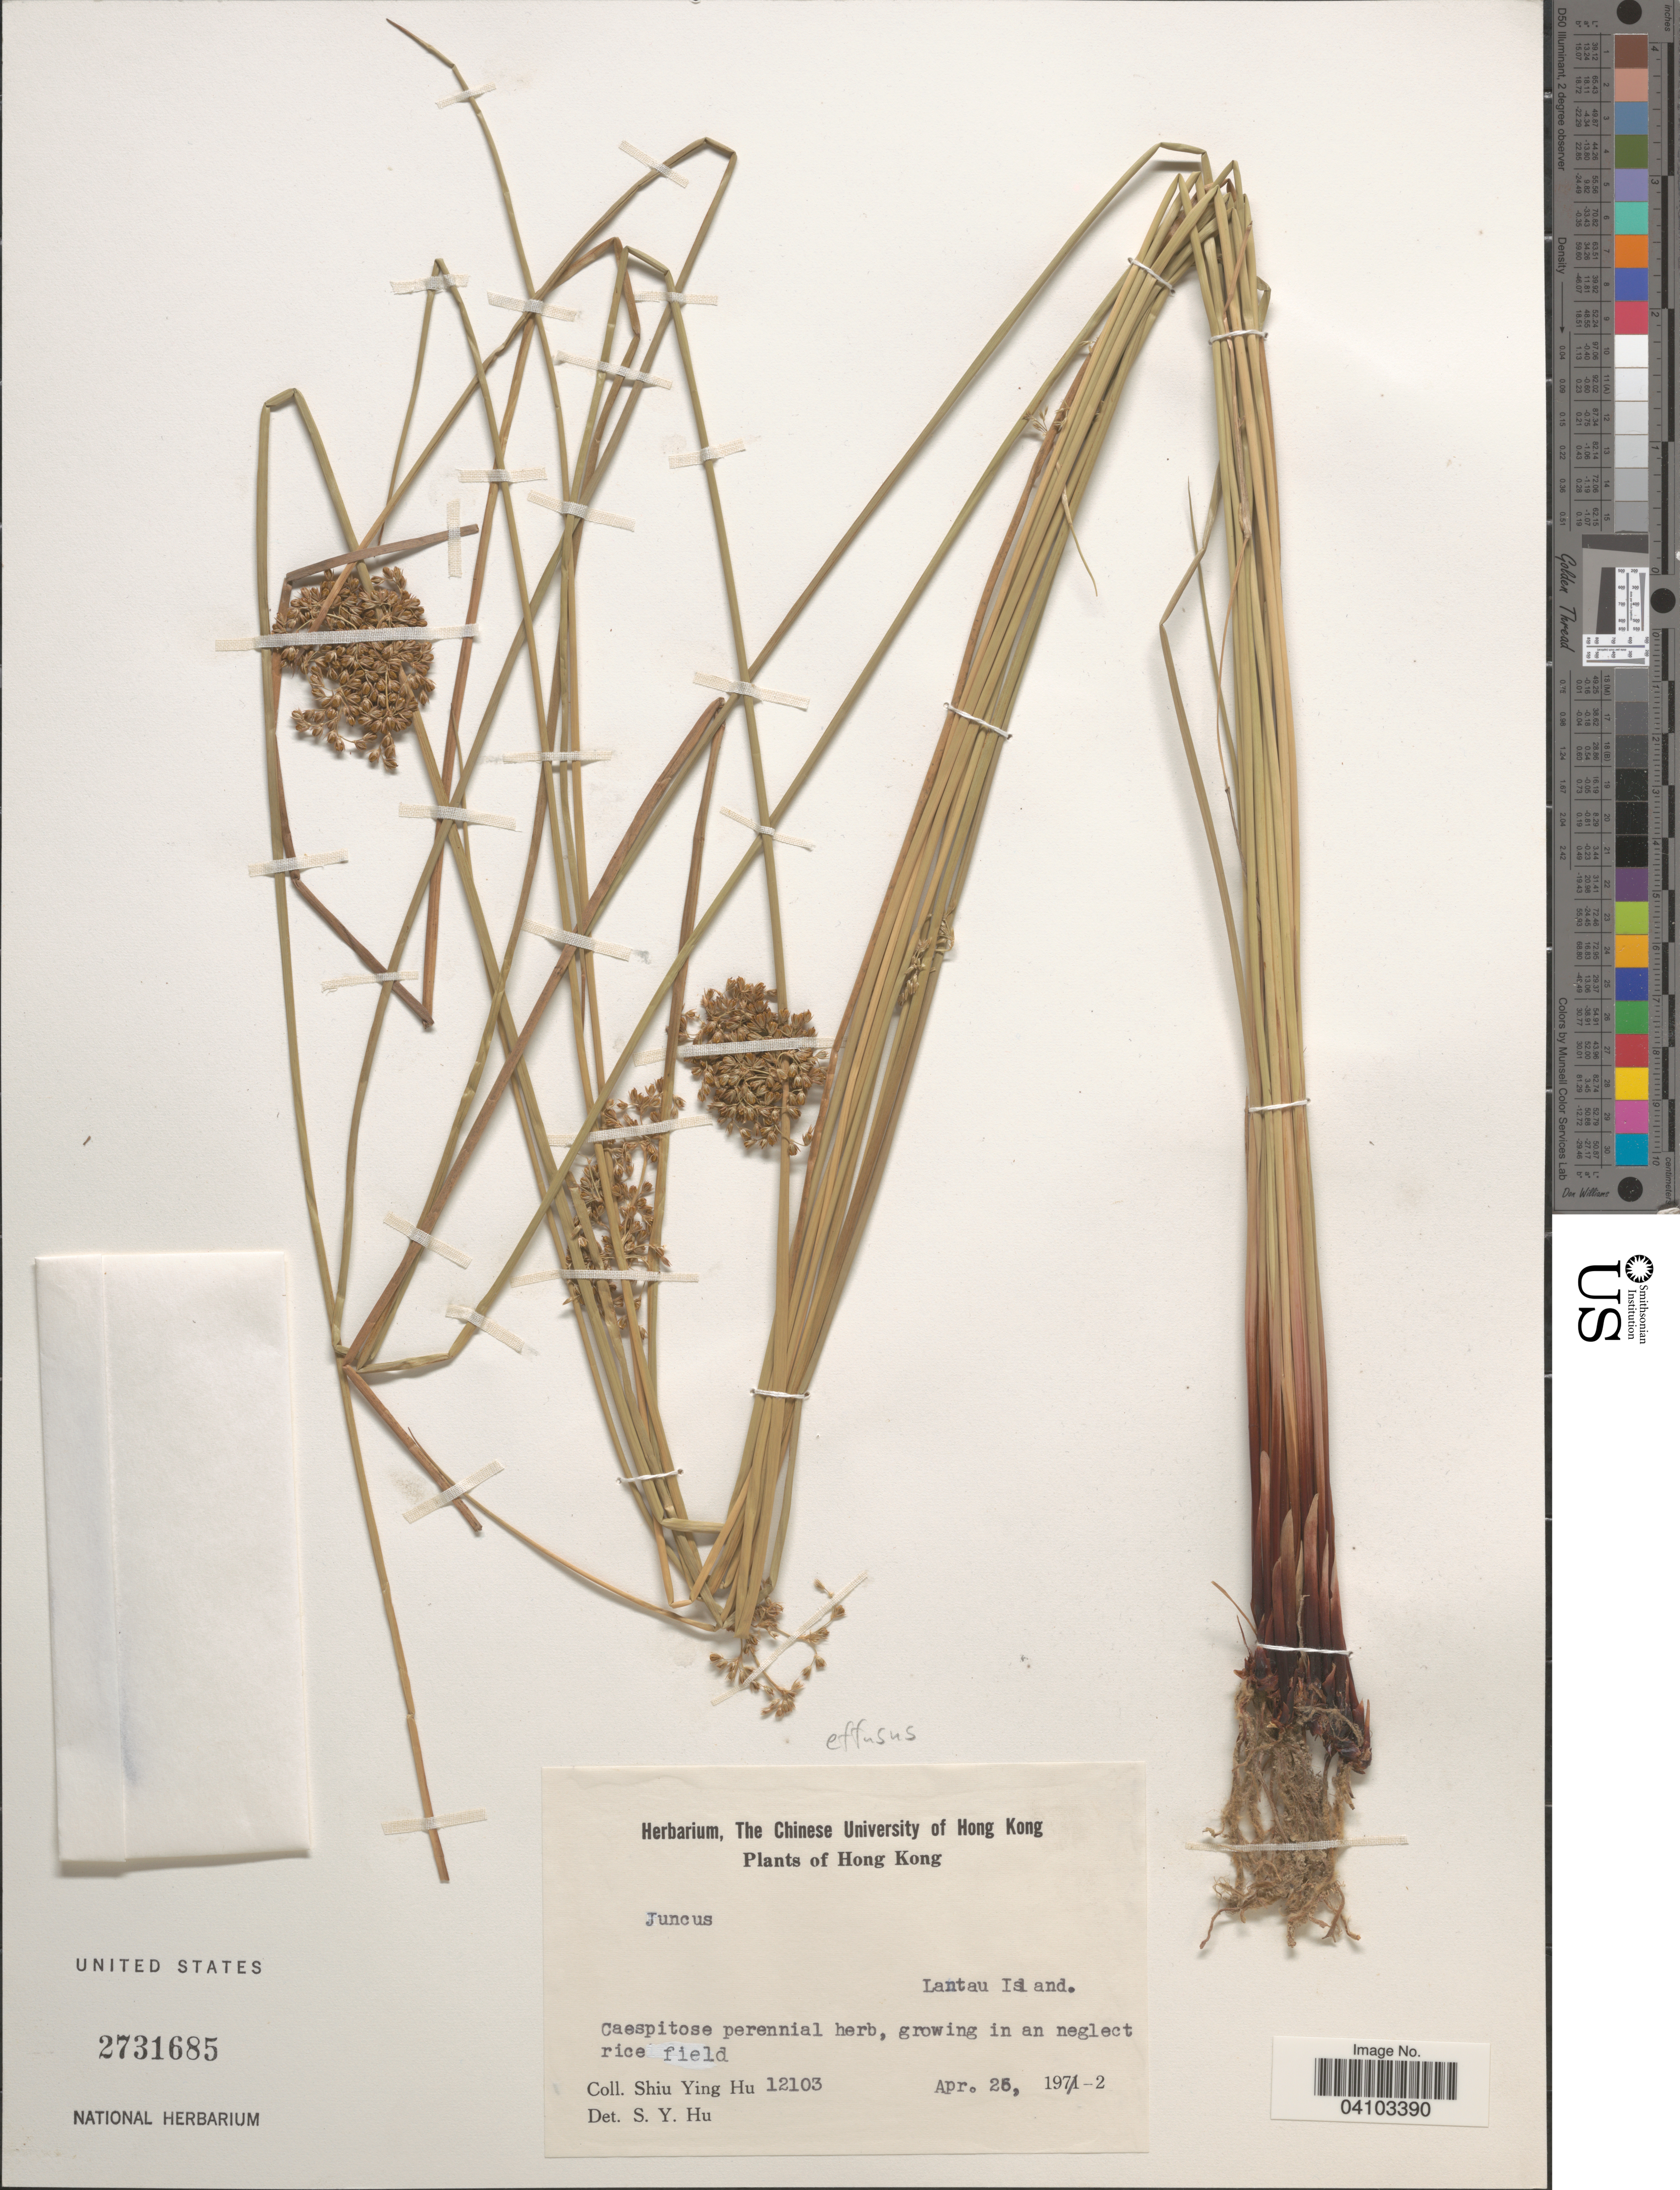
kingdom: Plantae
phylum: Tracheophyta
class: Liliopsida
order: Poales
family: Juncaceae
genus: Juncus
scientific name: Juncus sp.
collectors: S. Y. Hu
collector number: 12103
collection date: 1972-04-25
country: China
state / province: Hong Kong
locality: Lantau Island.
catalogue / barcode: US 2731685